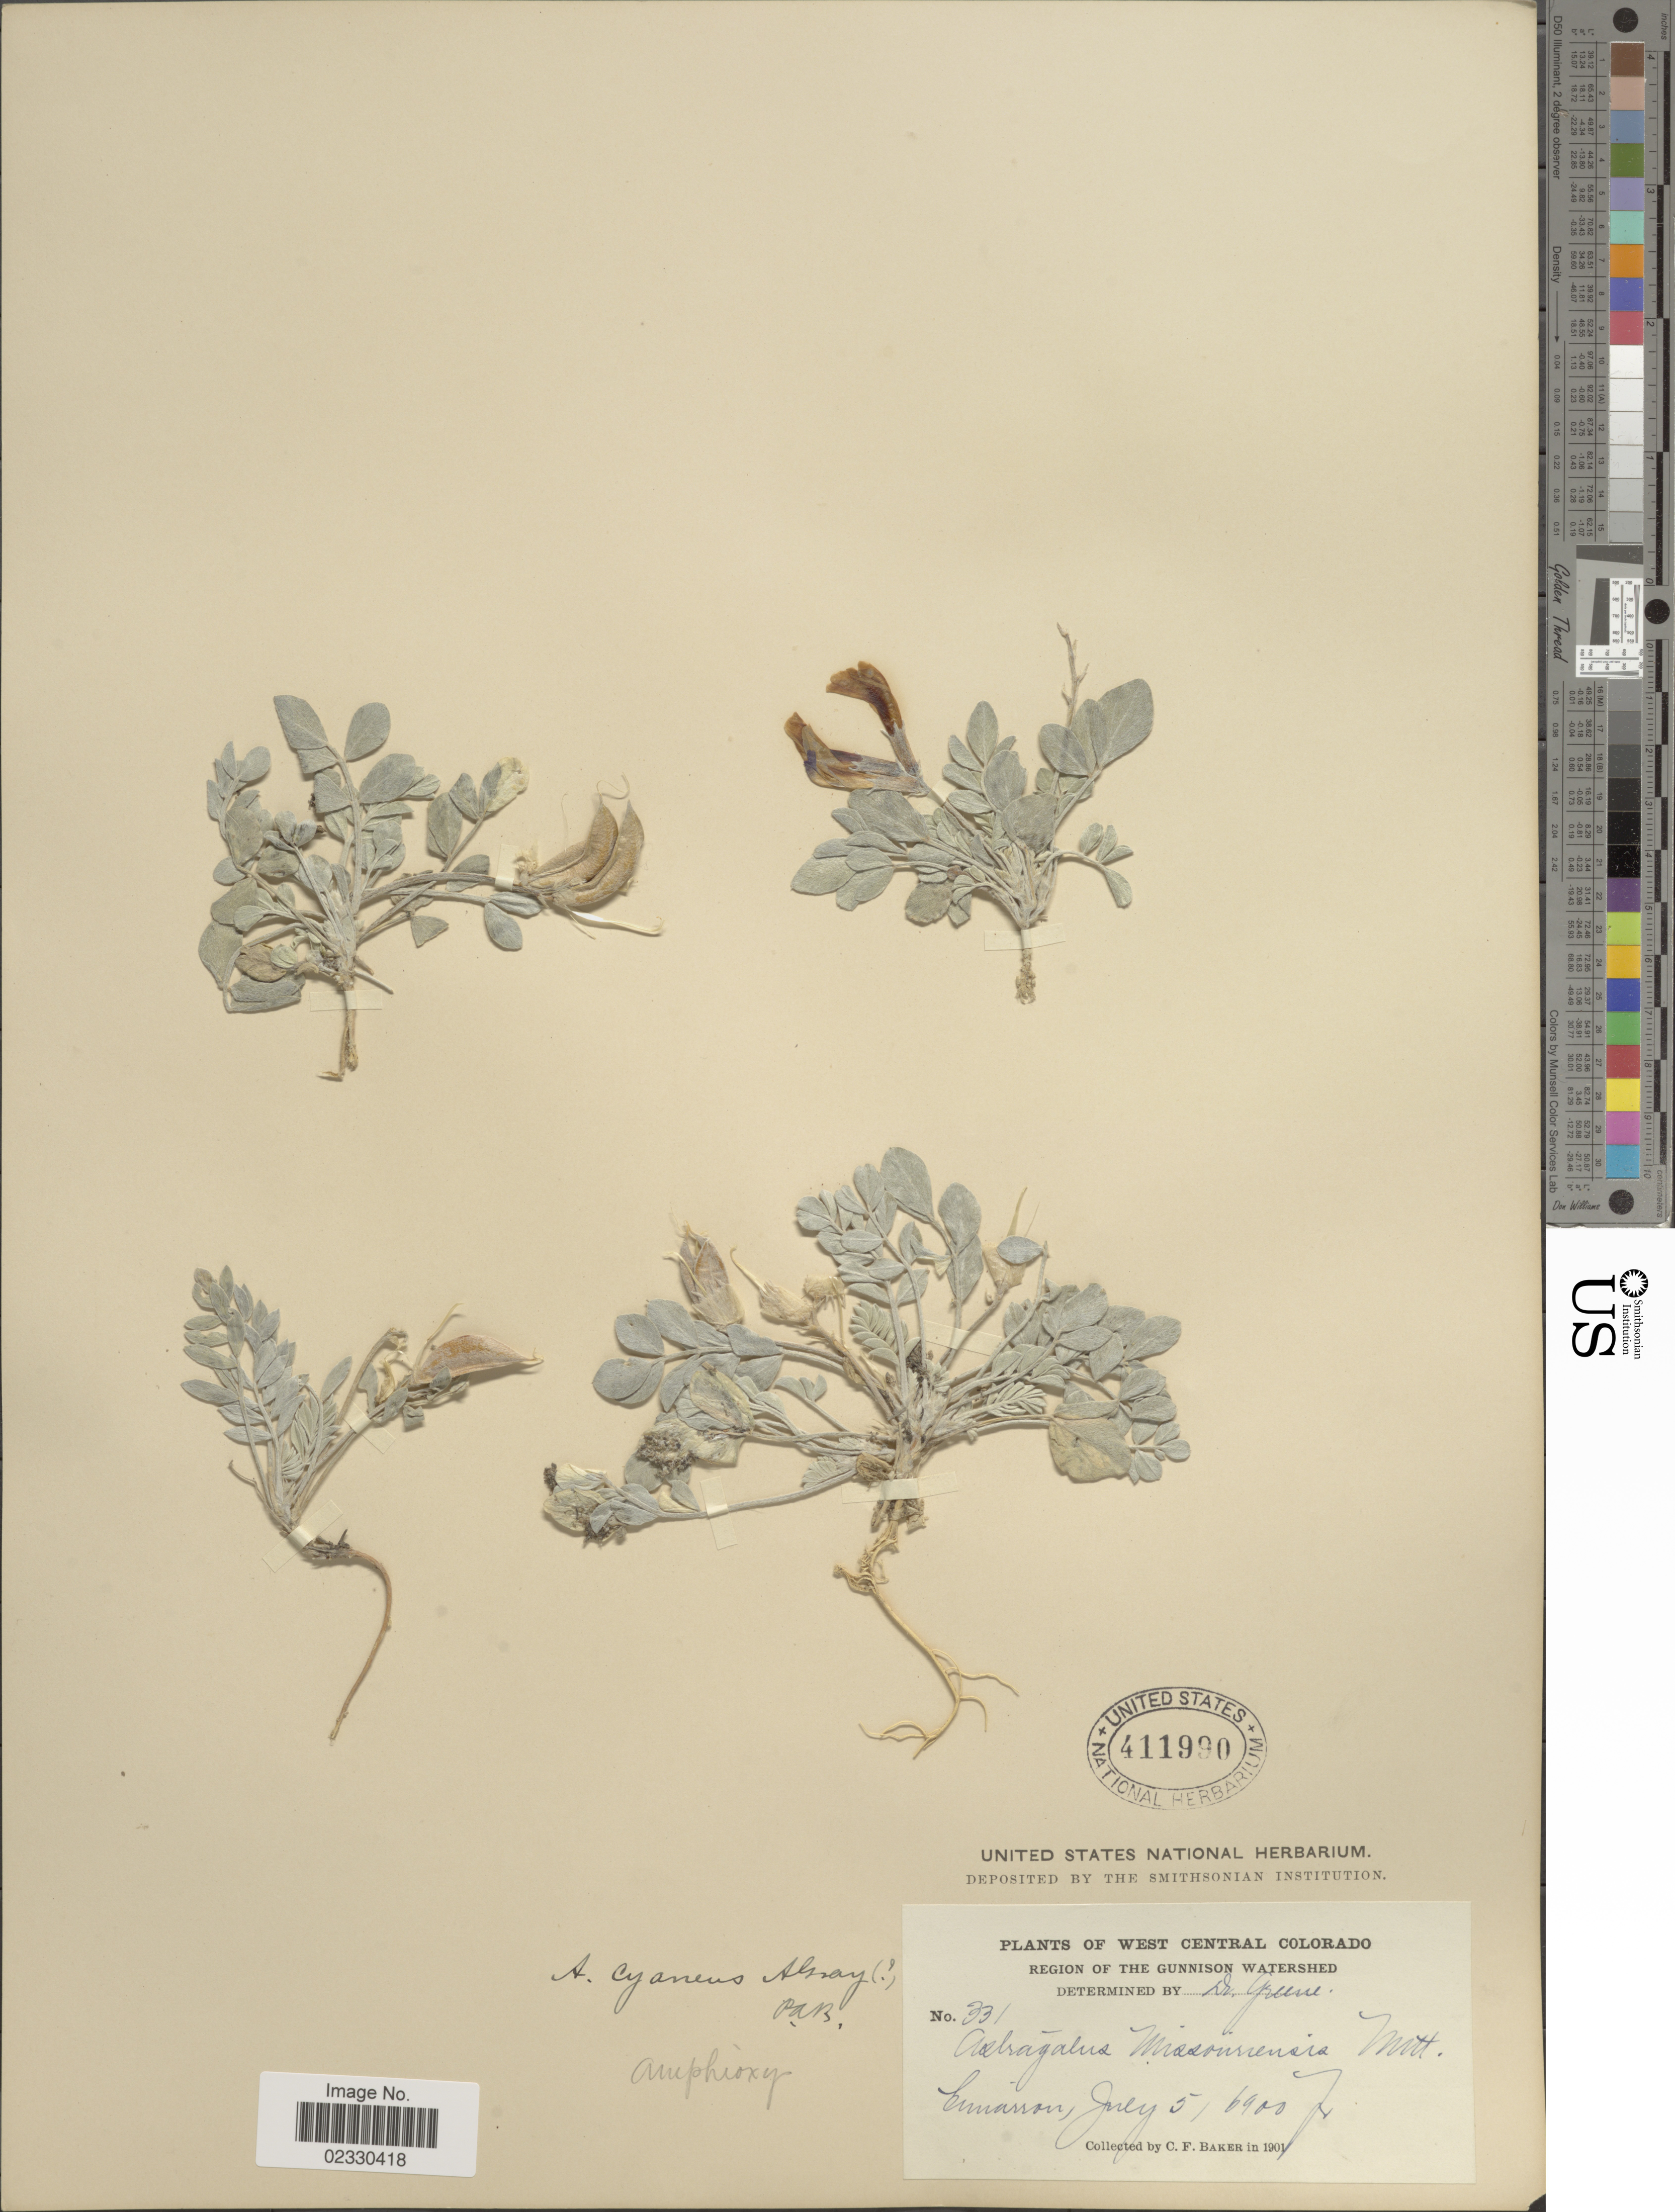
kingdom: Plantae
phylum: Tracheophyta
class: Magnoliopsida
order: Fabales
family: Fabaceae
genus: Astragalus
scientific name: Astragalus cyaneus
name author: A. Gray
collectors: C. F. Baker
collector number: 331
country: United States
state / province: Colorado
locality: West Central Colorado, Region of the Gunnison Watershed. Cimarron.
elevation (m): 2103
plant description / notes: Corrected "West Central Colorado, Cimarron." to "West Central Colorado, Region of the Gunnison Watershed. Cimarron."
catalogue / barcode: US 411990